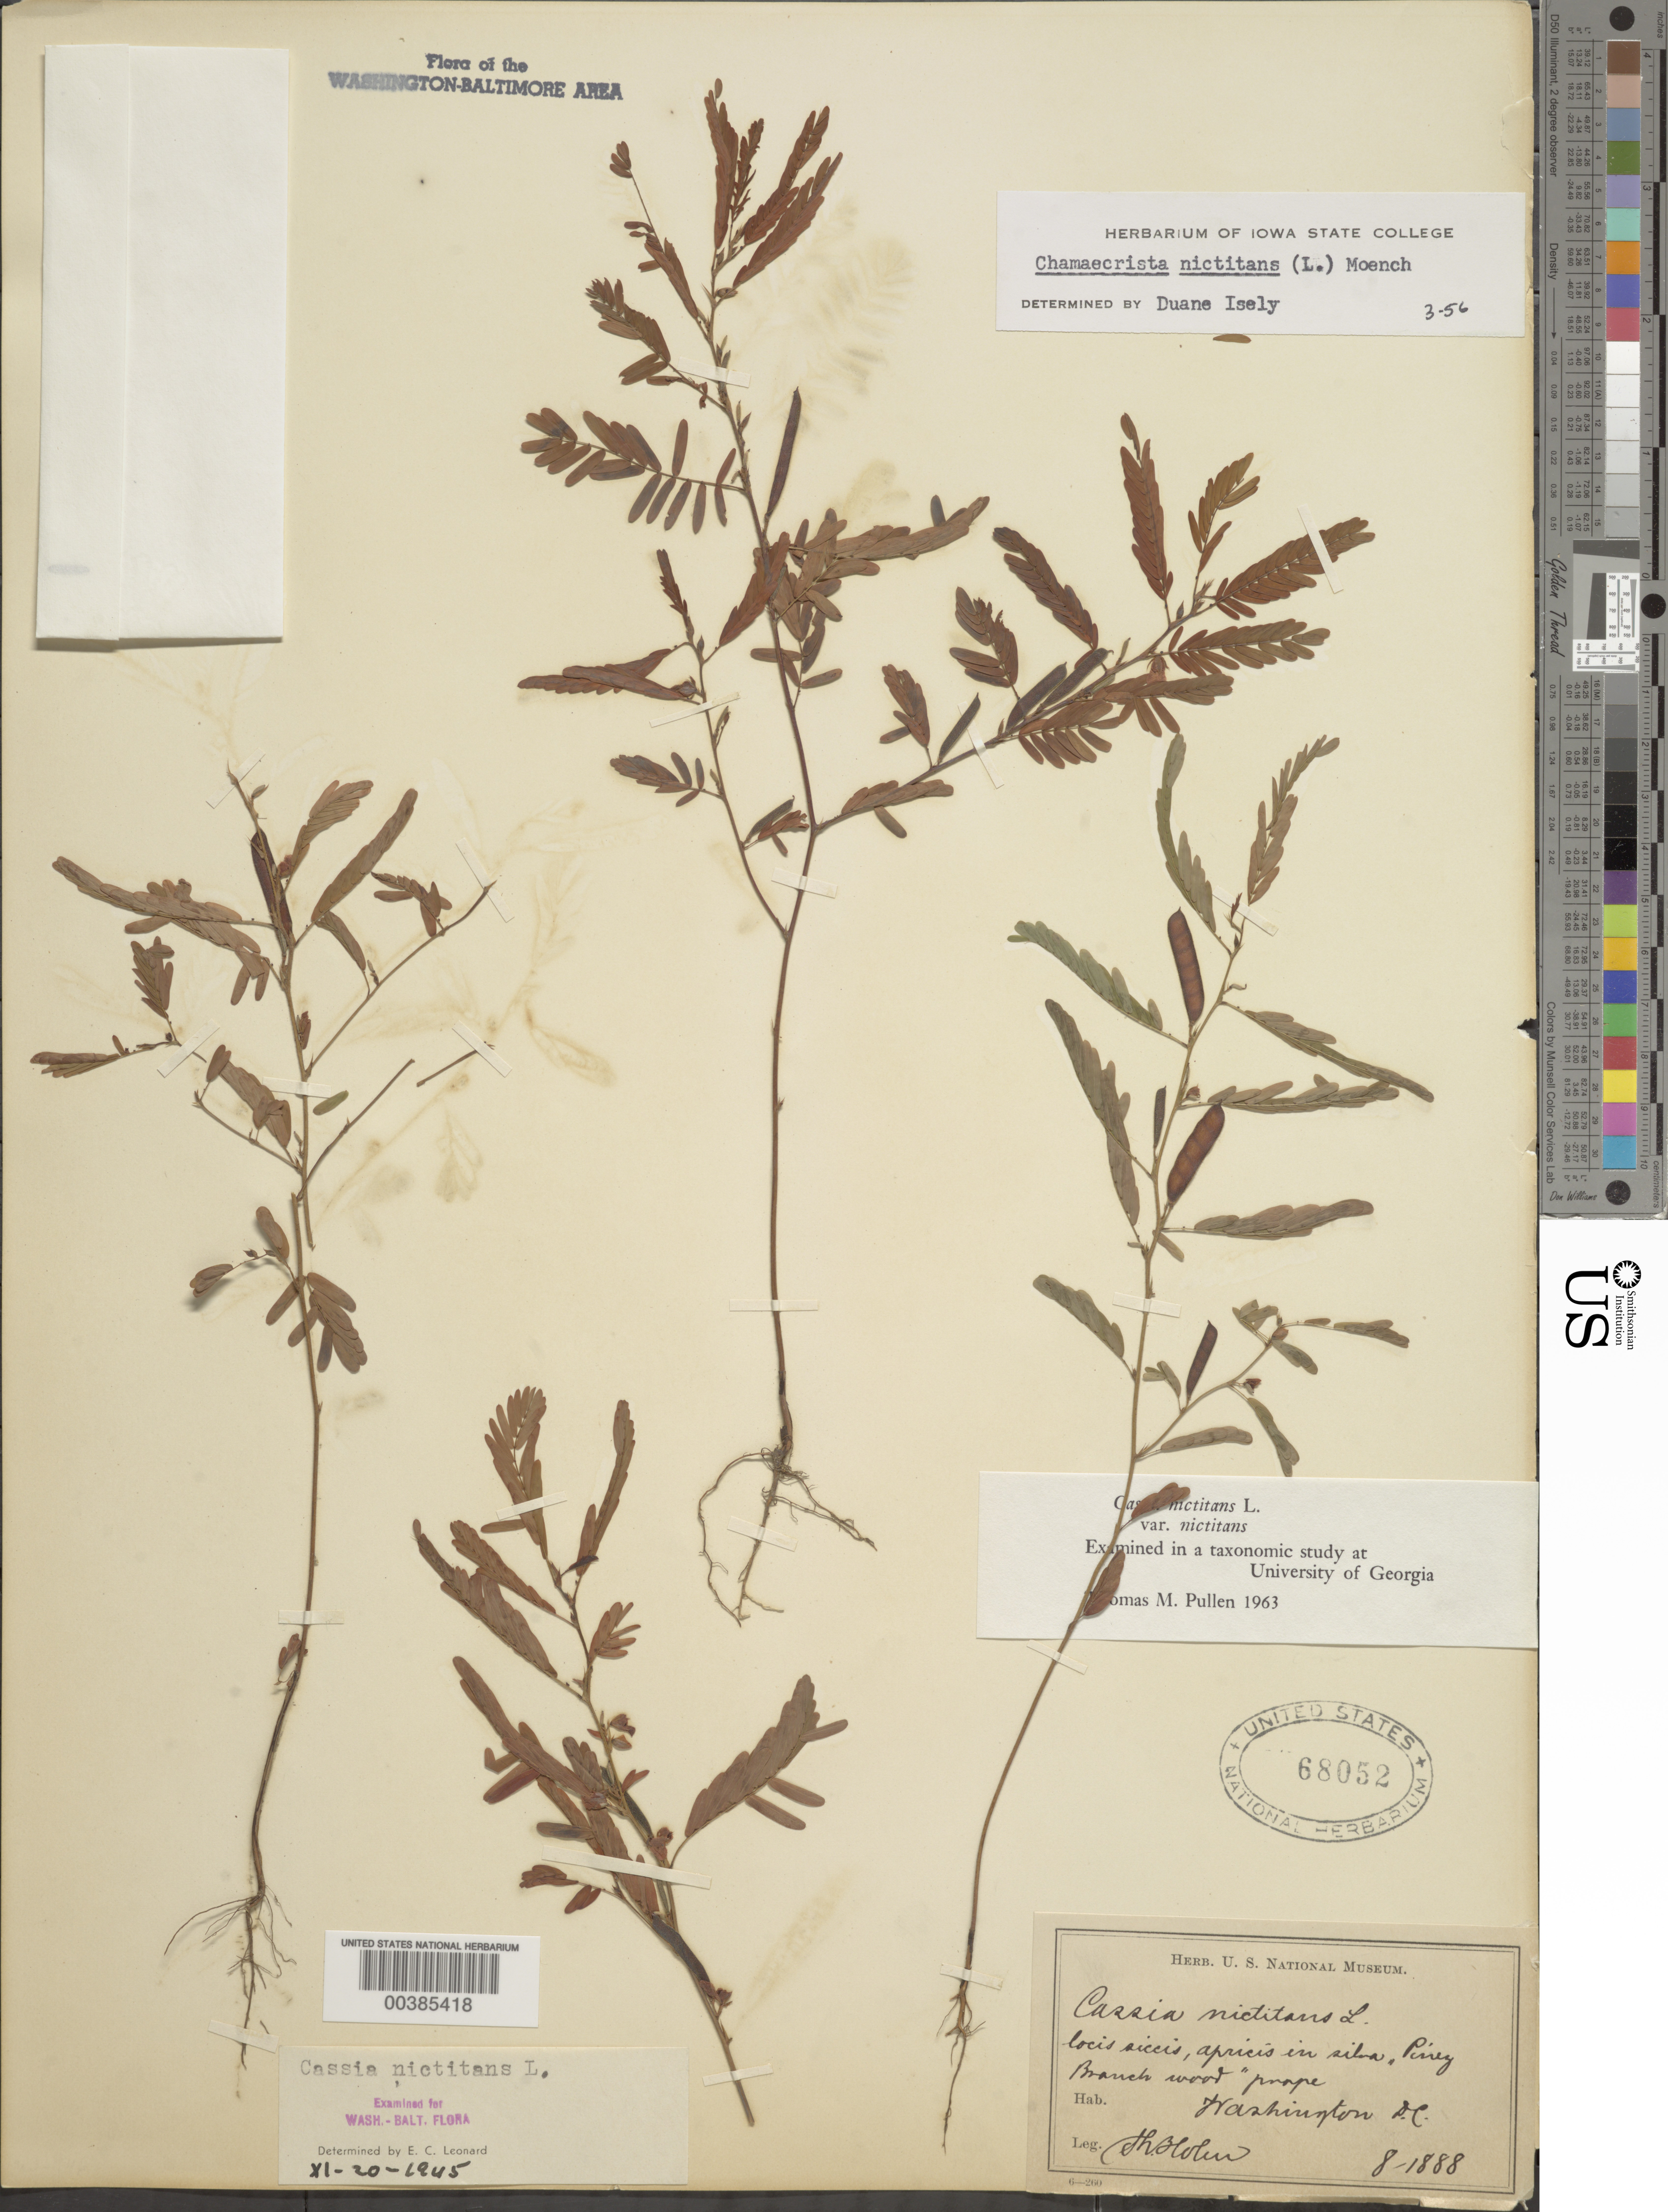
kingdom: Plantae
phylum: Tracheophyta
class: Magnoliopsida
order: Fabales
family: Fabaceae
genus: Chamaecrista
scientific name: Chamaecrista nictitans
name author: (L.) Moench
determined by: Pullen, Thomas M.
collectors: T. Holm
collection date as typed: Aug 1888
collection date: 1888-08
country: United States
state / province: District of Columbia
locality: Piney Branch Rock Creek Park and vicinity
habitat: Woods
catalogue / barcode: US 68052